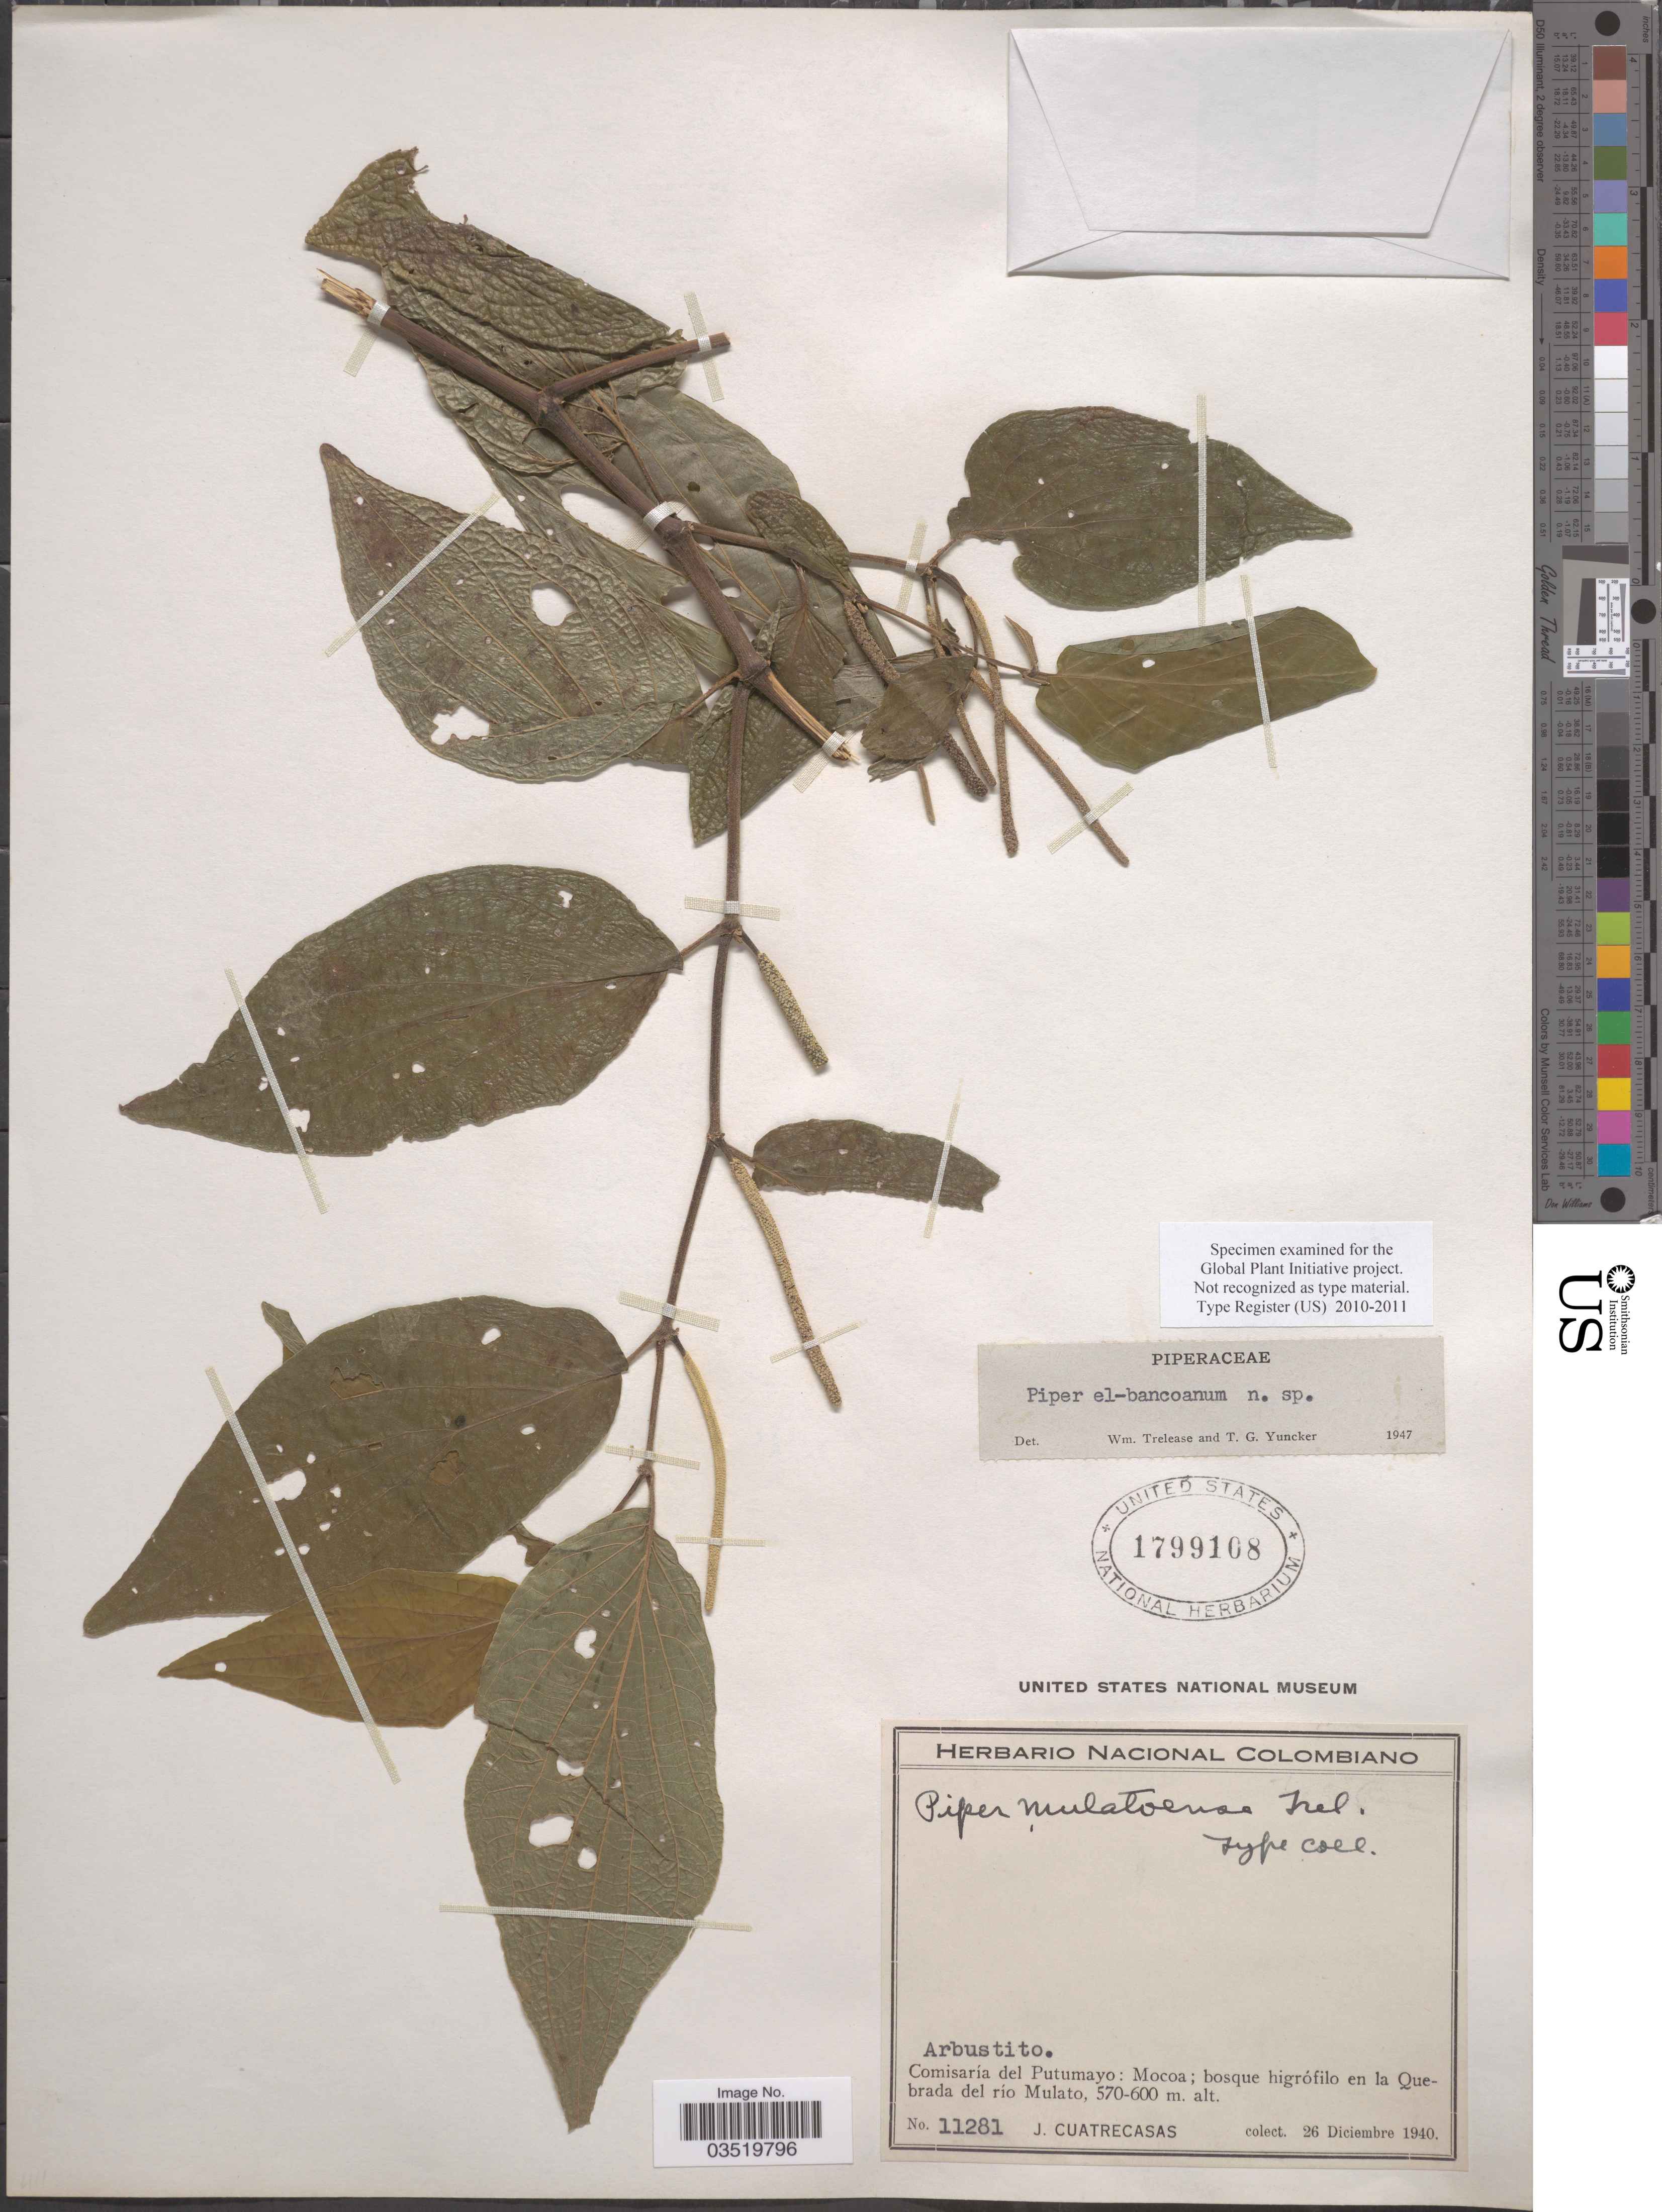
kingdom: Plantae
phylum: Tracheophyta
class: Magnoliopsida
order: Piperales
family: Piperaceae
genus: Piper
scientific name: Piper el-bancoanum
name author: Trel. & Yunck.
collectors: J. Cuatrecasas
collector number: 11281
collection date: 1940-12-26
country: Colombia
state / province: Putumayo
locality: Comisaría del Putumayo: Mocoa; bosque higrófilo en la Quebrada del río Mulato.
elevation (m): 570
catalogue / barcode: US 1799108